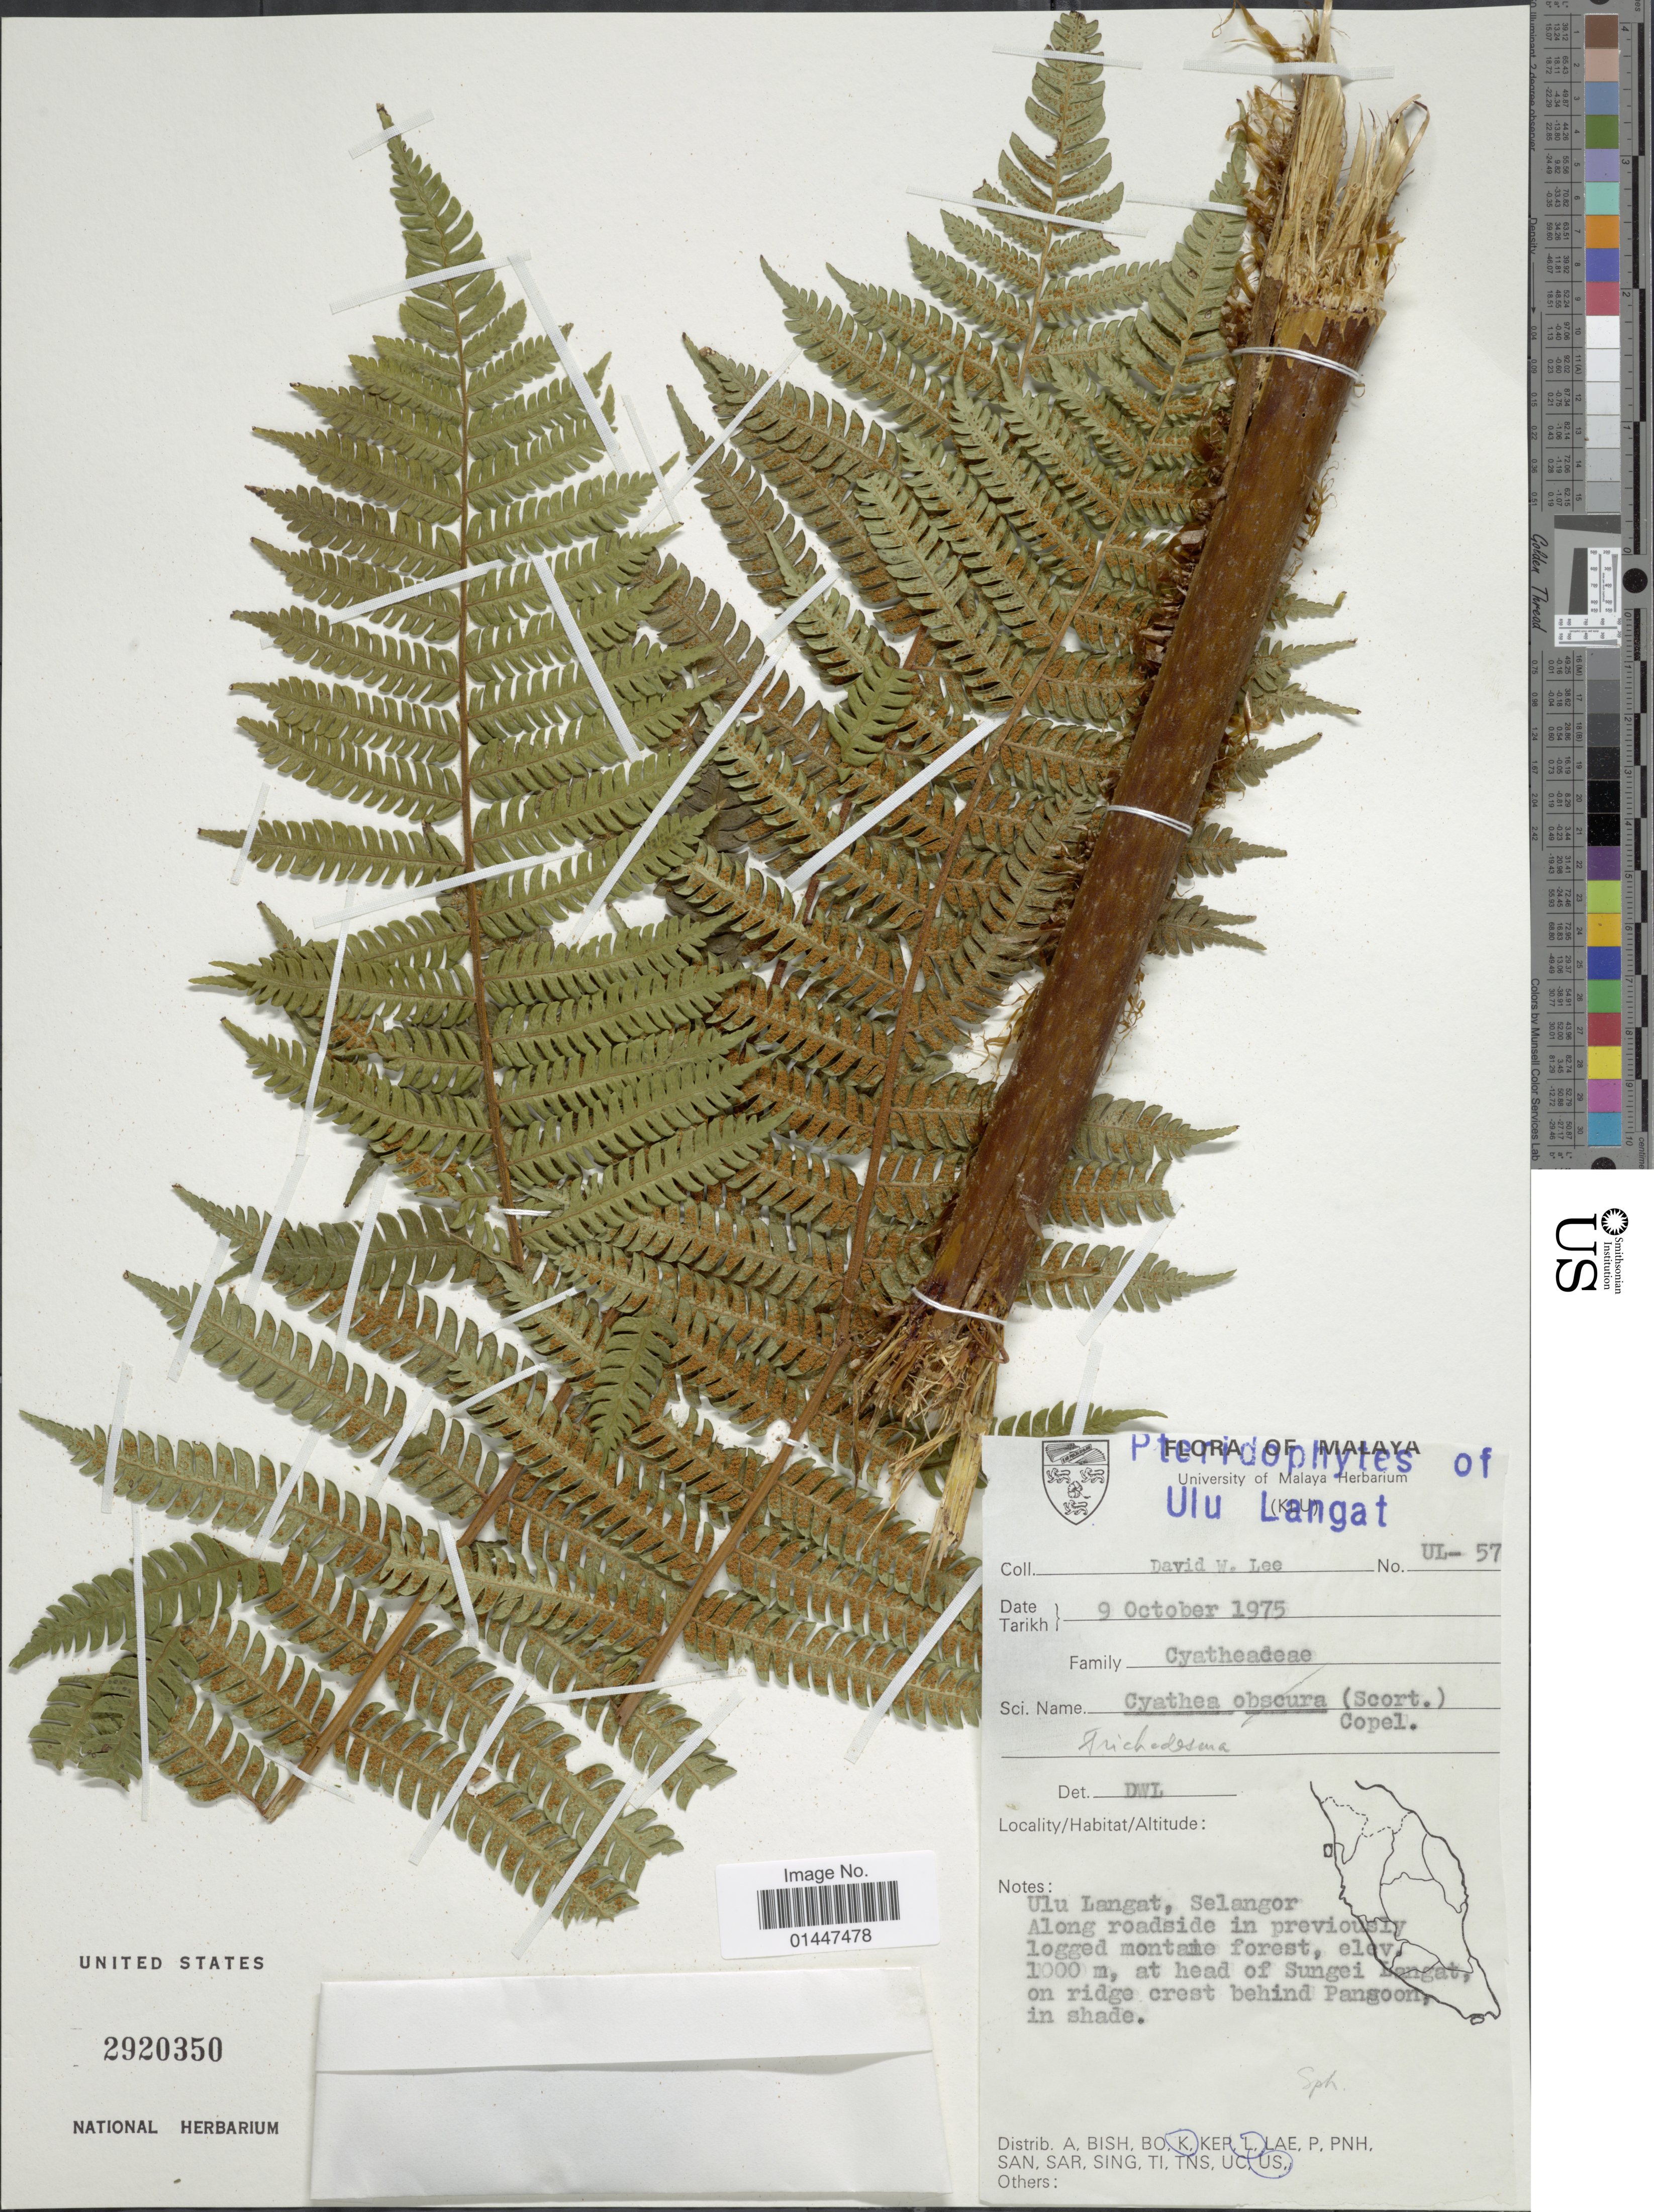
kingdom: Plantae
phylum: Tracheophyta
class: Polypodiopsida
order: Cyatheales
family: Cyatheaceae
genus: Sphaeropteris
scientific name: Sphaeropteris trichodesma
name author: (Scort. ex Bedd.) R.M. Tryon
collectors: D. Lee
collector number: UL-57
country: Malaysia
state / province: Selangor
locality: Malaya. Ulu Langat. Along roadside montame forest, at head of Sungei Langat, on ridge crest behind Pansoon in shade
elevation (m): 1000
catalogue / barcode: US 2920350